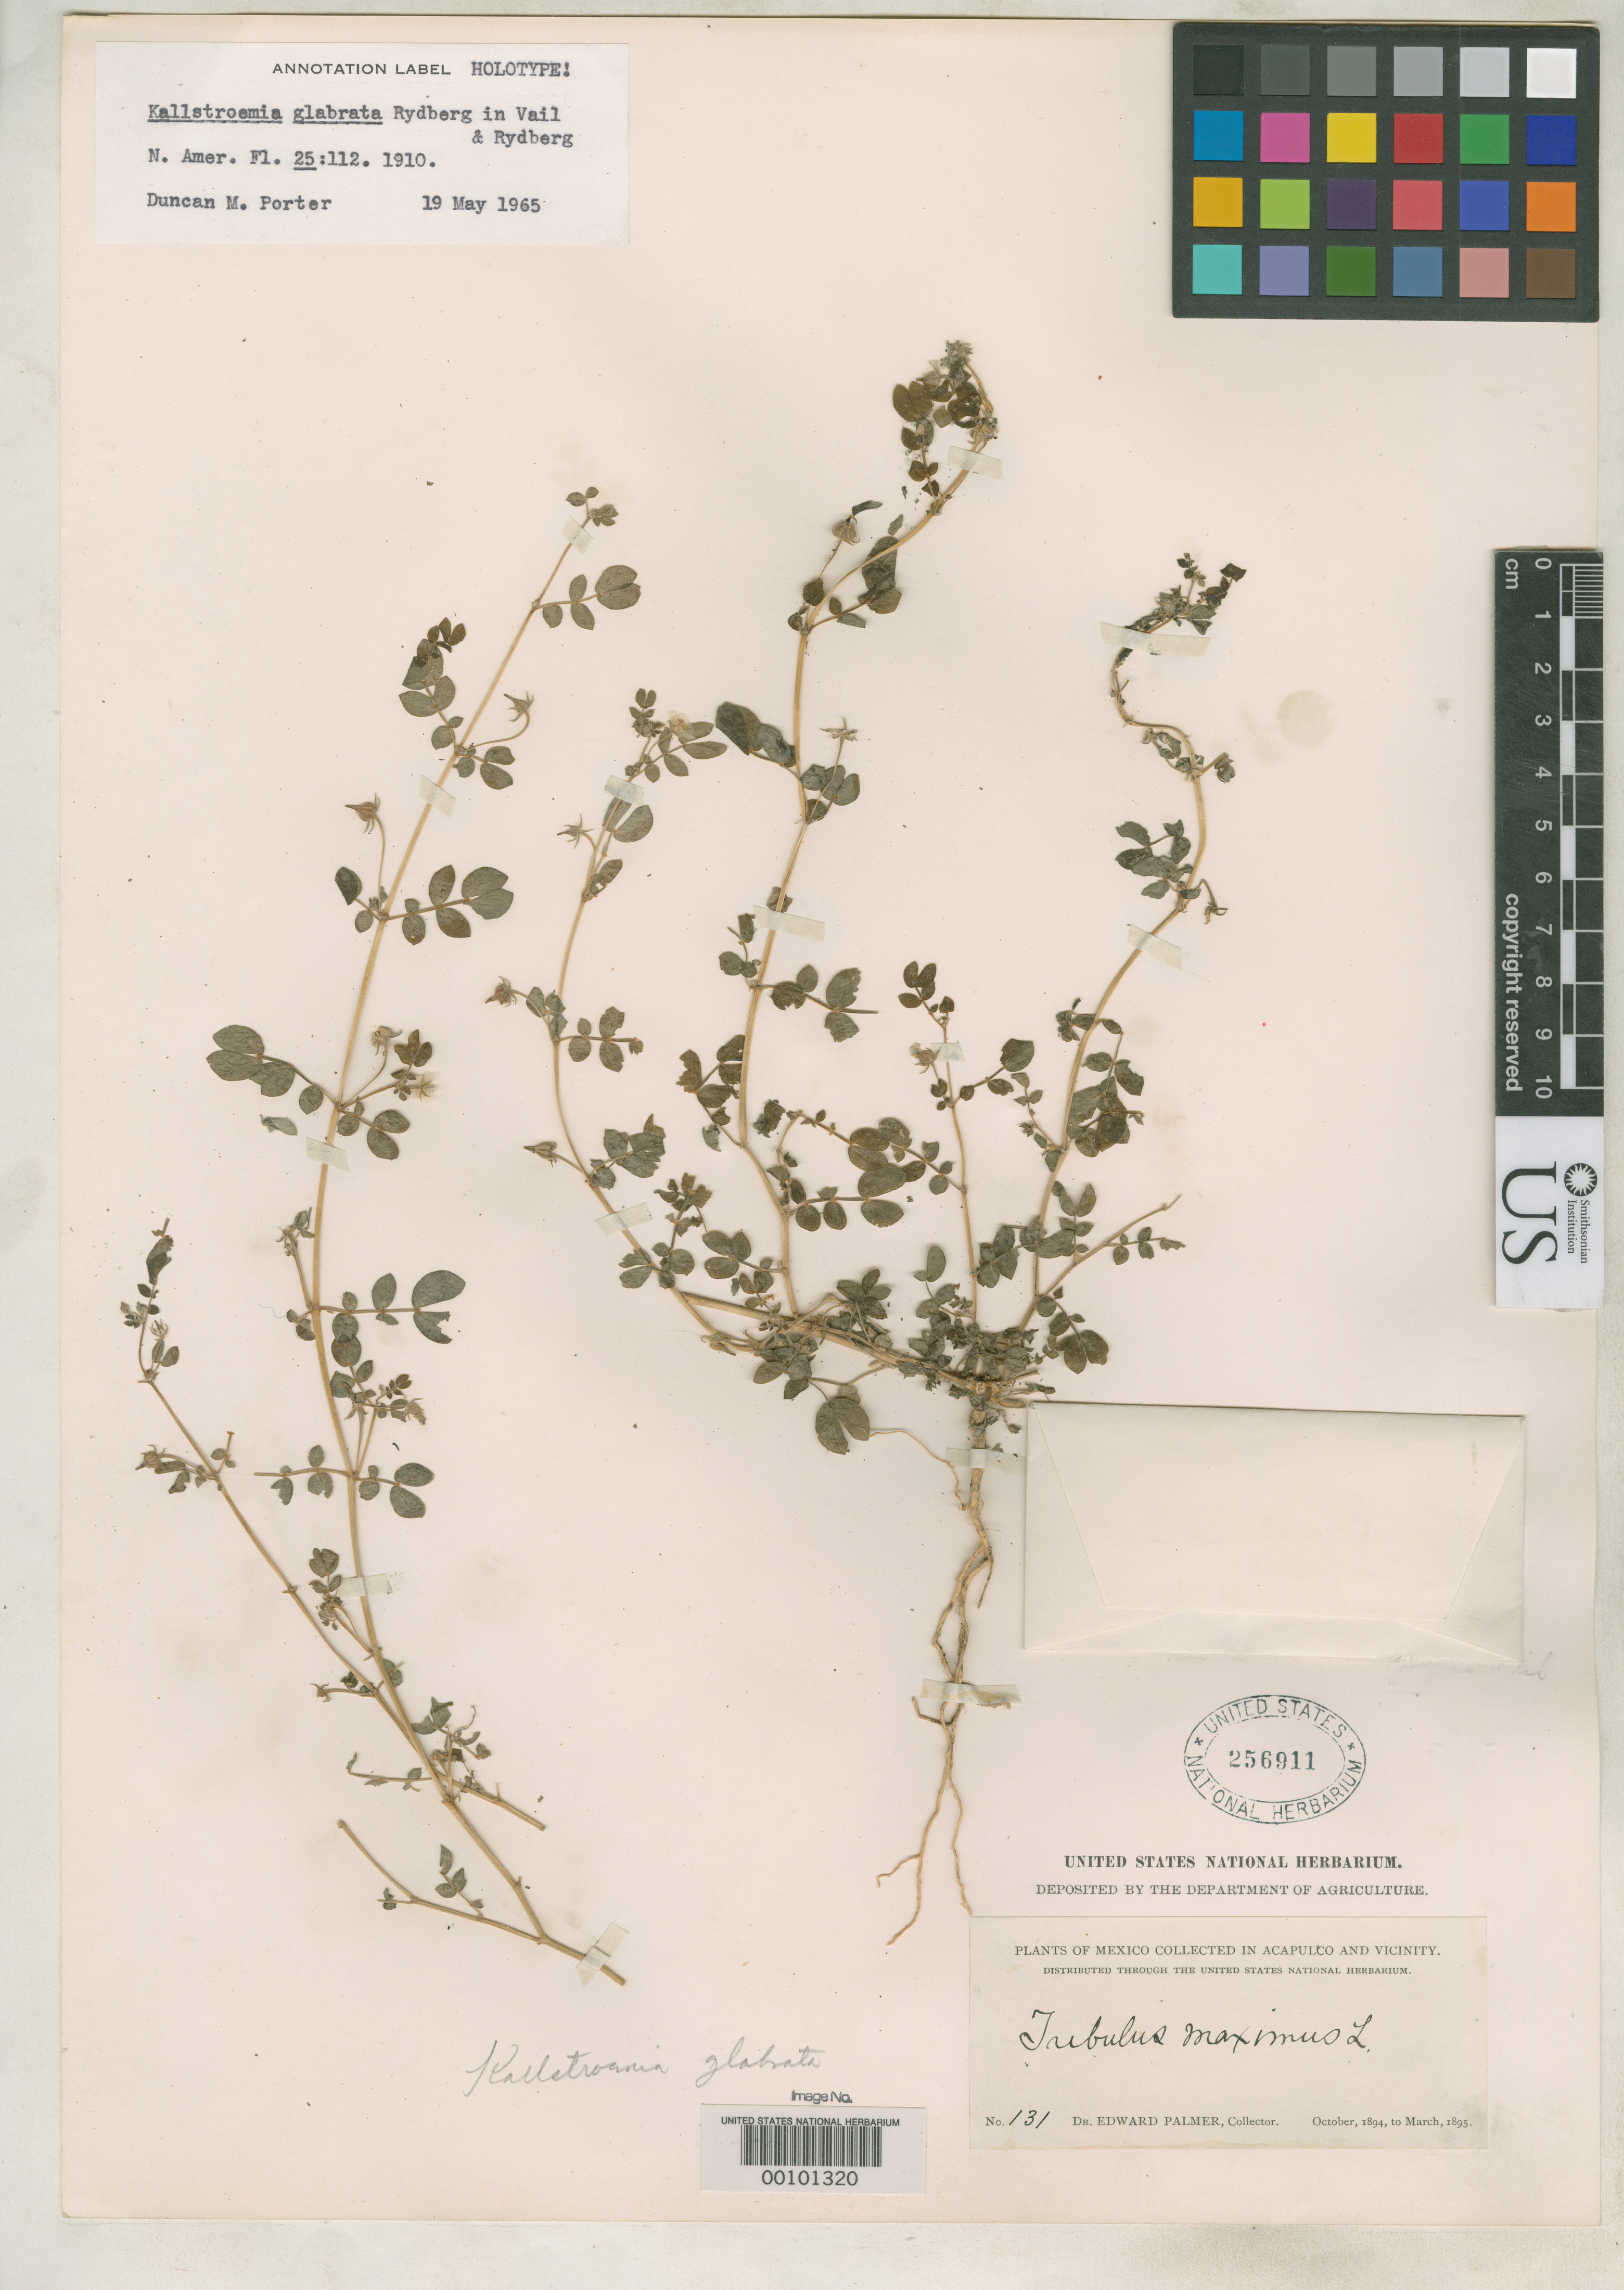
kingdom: Plantae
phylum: Tracheophyta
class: Magnoliopsida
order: Zygophyllales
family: Zygophyllaceae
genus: Kallstroemia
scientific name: Kallstroemia glabrata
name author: Rydb.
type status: Holotype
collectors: E. Palmer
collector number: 131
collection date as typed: Oct 1894 to -- Mar 1895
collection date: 1894-10/1895-03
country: Mexico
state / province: Guerrero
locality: Acapulco.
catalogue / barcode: US 256911